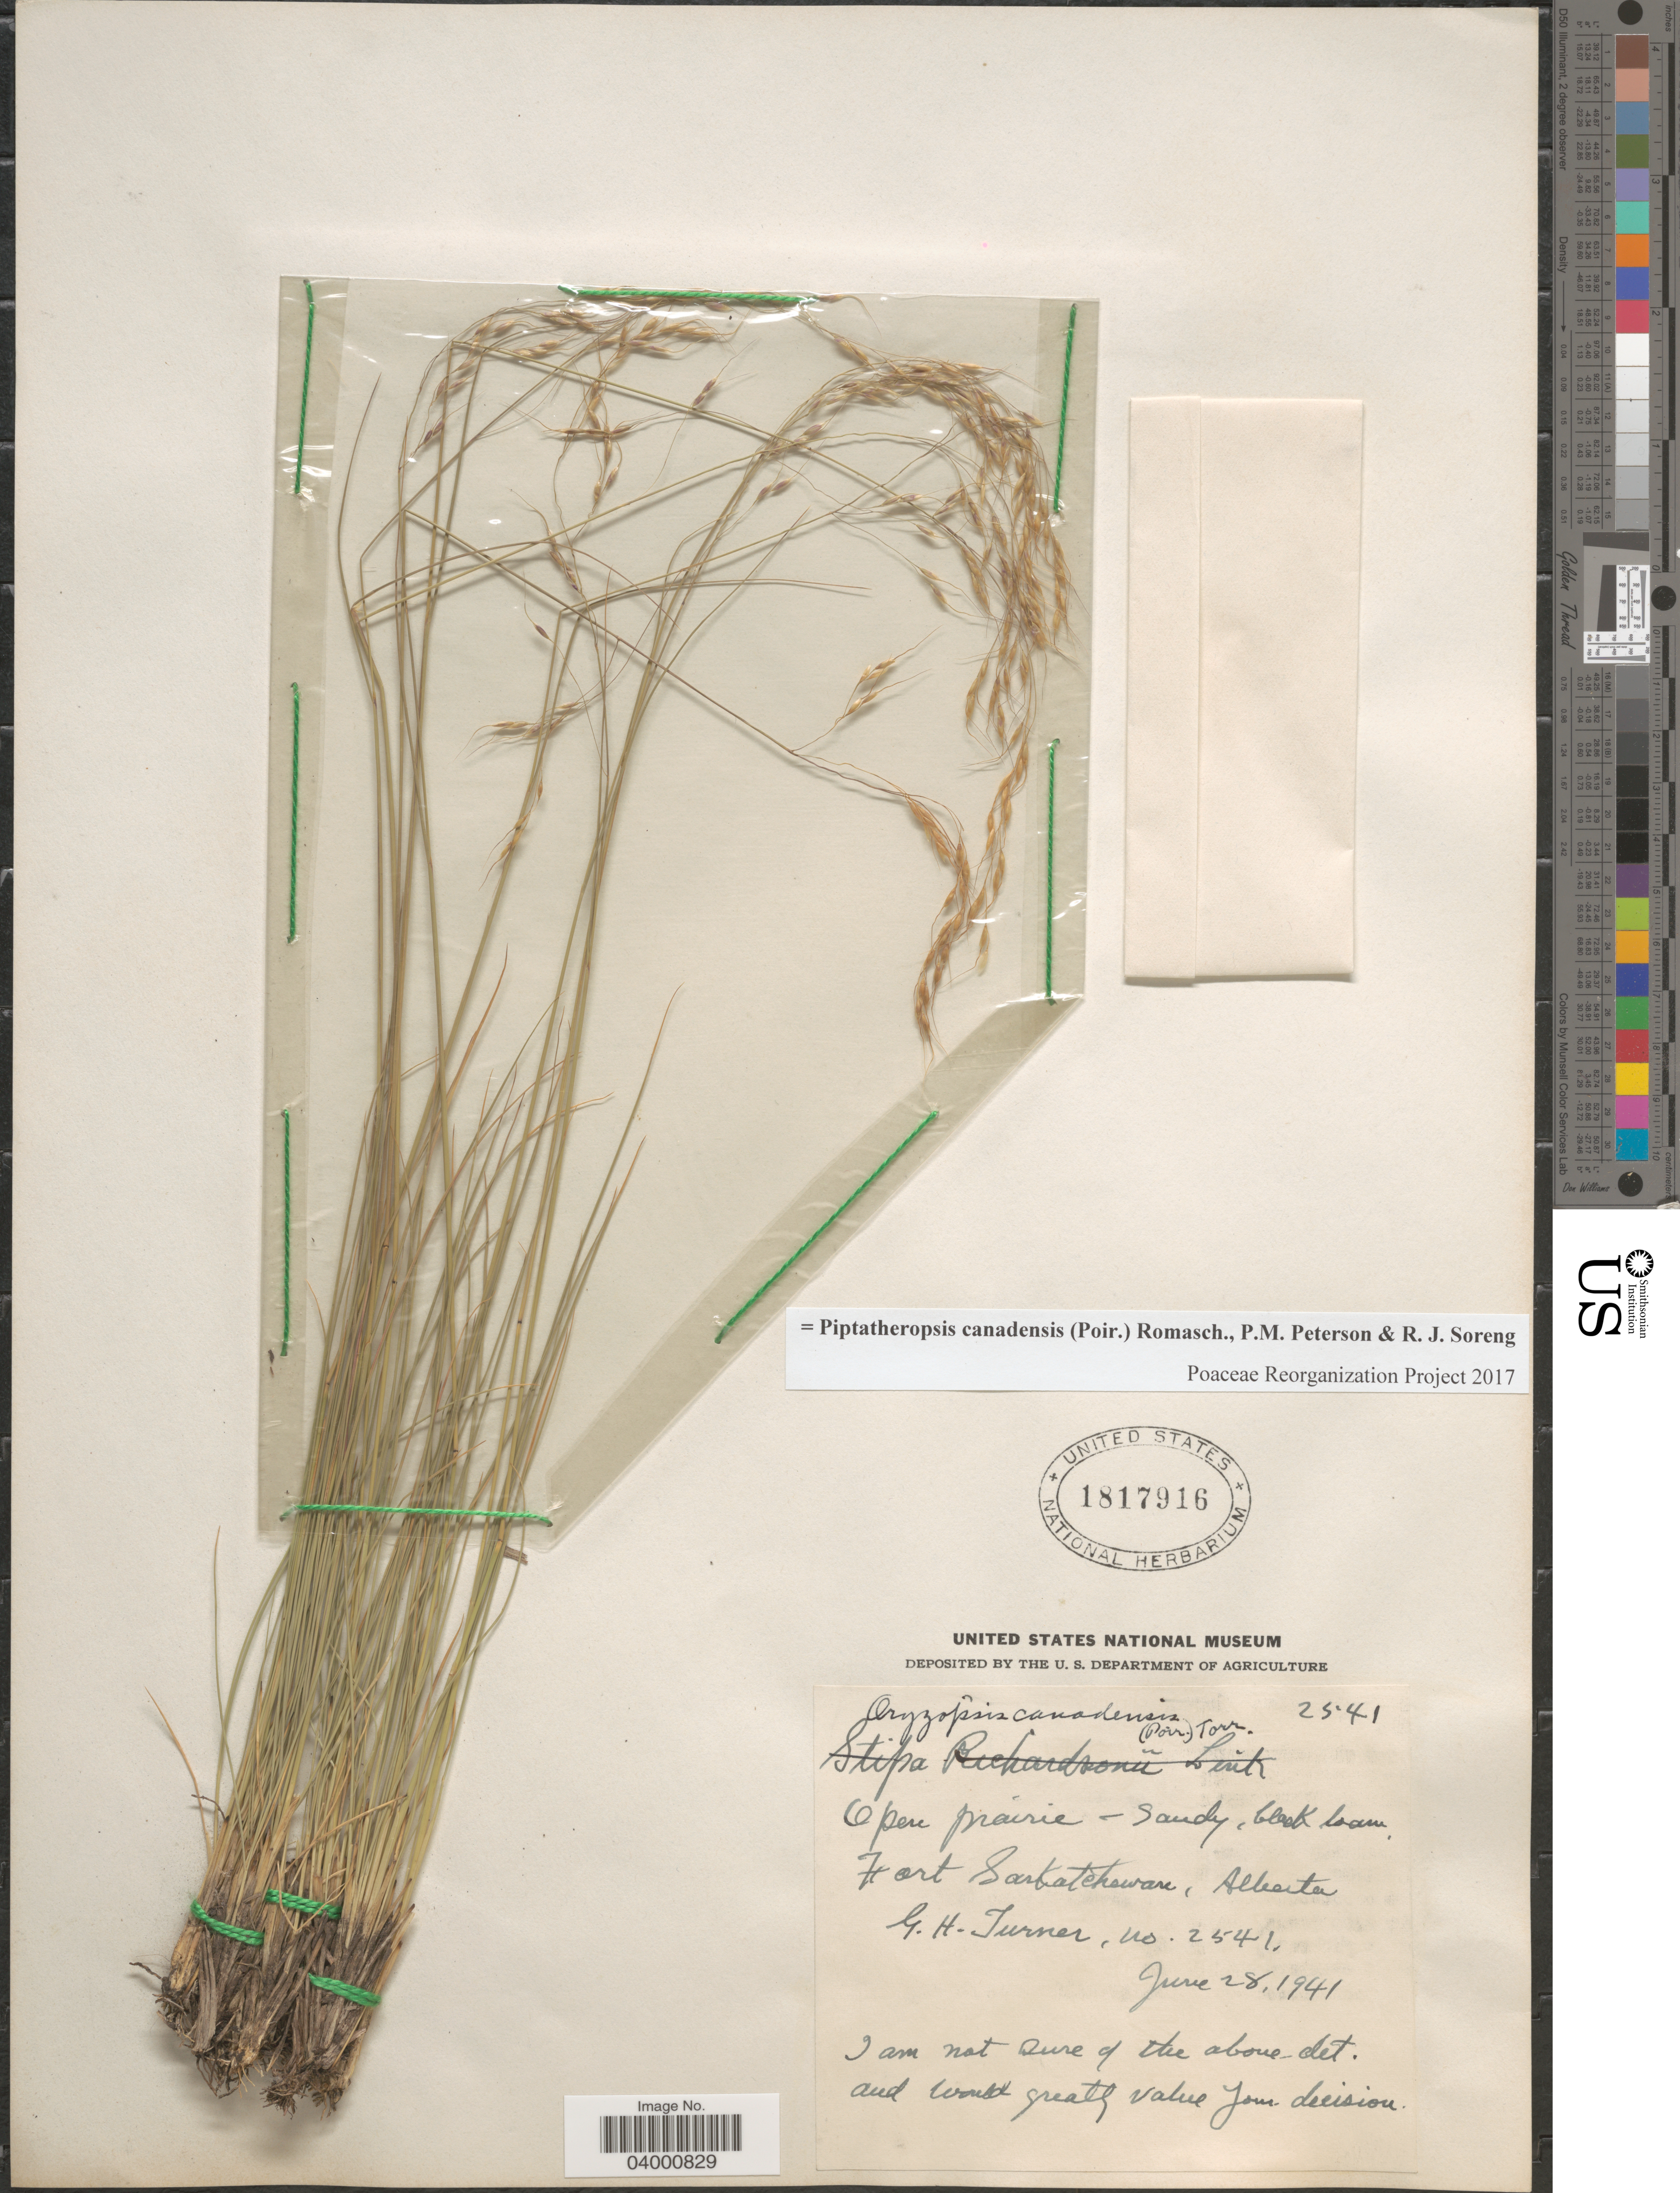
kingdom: Plantae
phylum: Tracheophyta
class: Liliopsida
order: Poales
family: Poaceae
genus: Piptatheropsis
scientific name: Piptatheropsis canadensis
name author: (Poir.) Romasch. et al.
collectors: G. H. Turner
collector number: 2541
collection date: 1941-06-28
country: Canada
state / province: Alberta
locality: Fort Saskatchewan.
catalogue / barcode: US 1817916